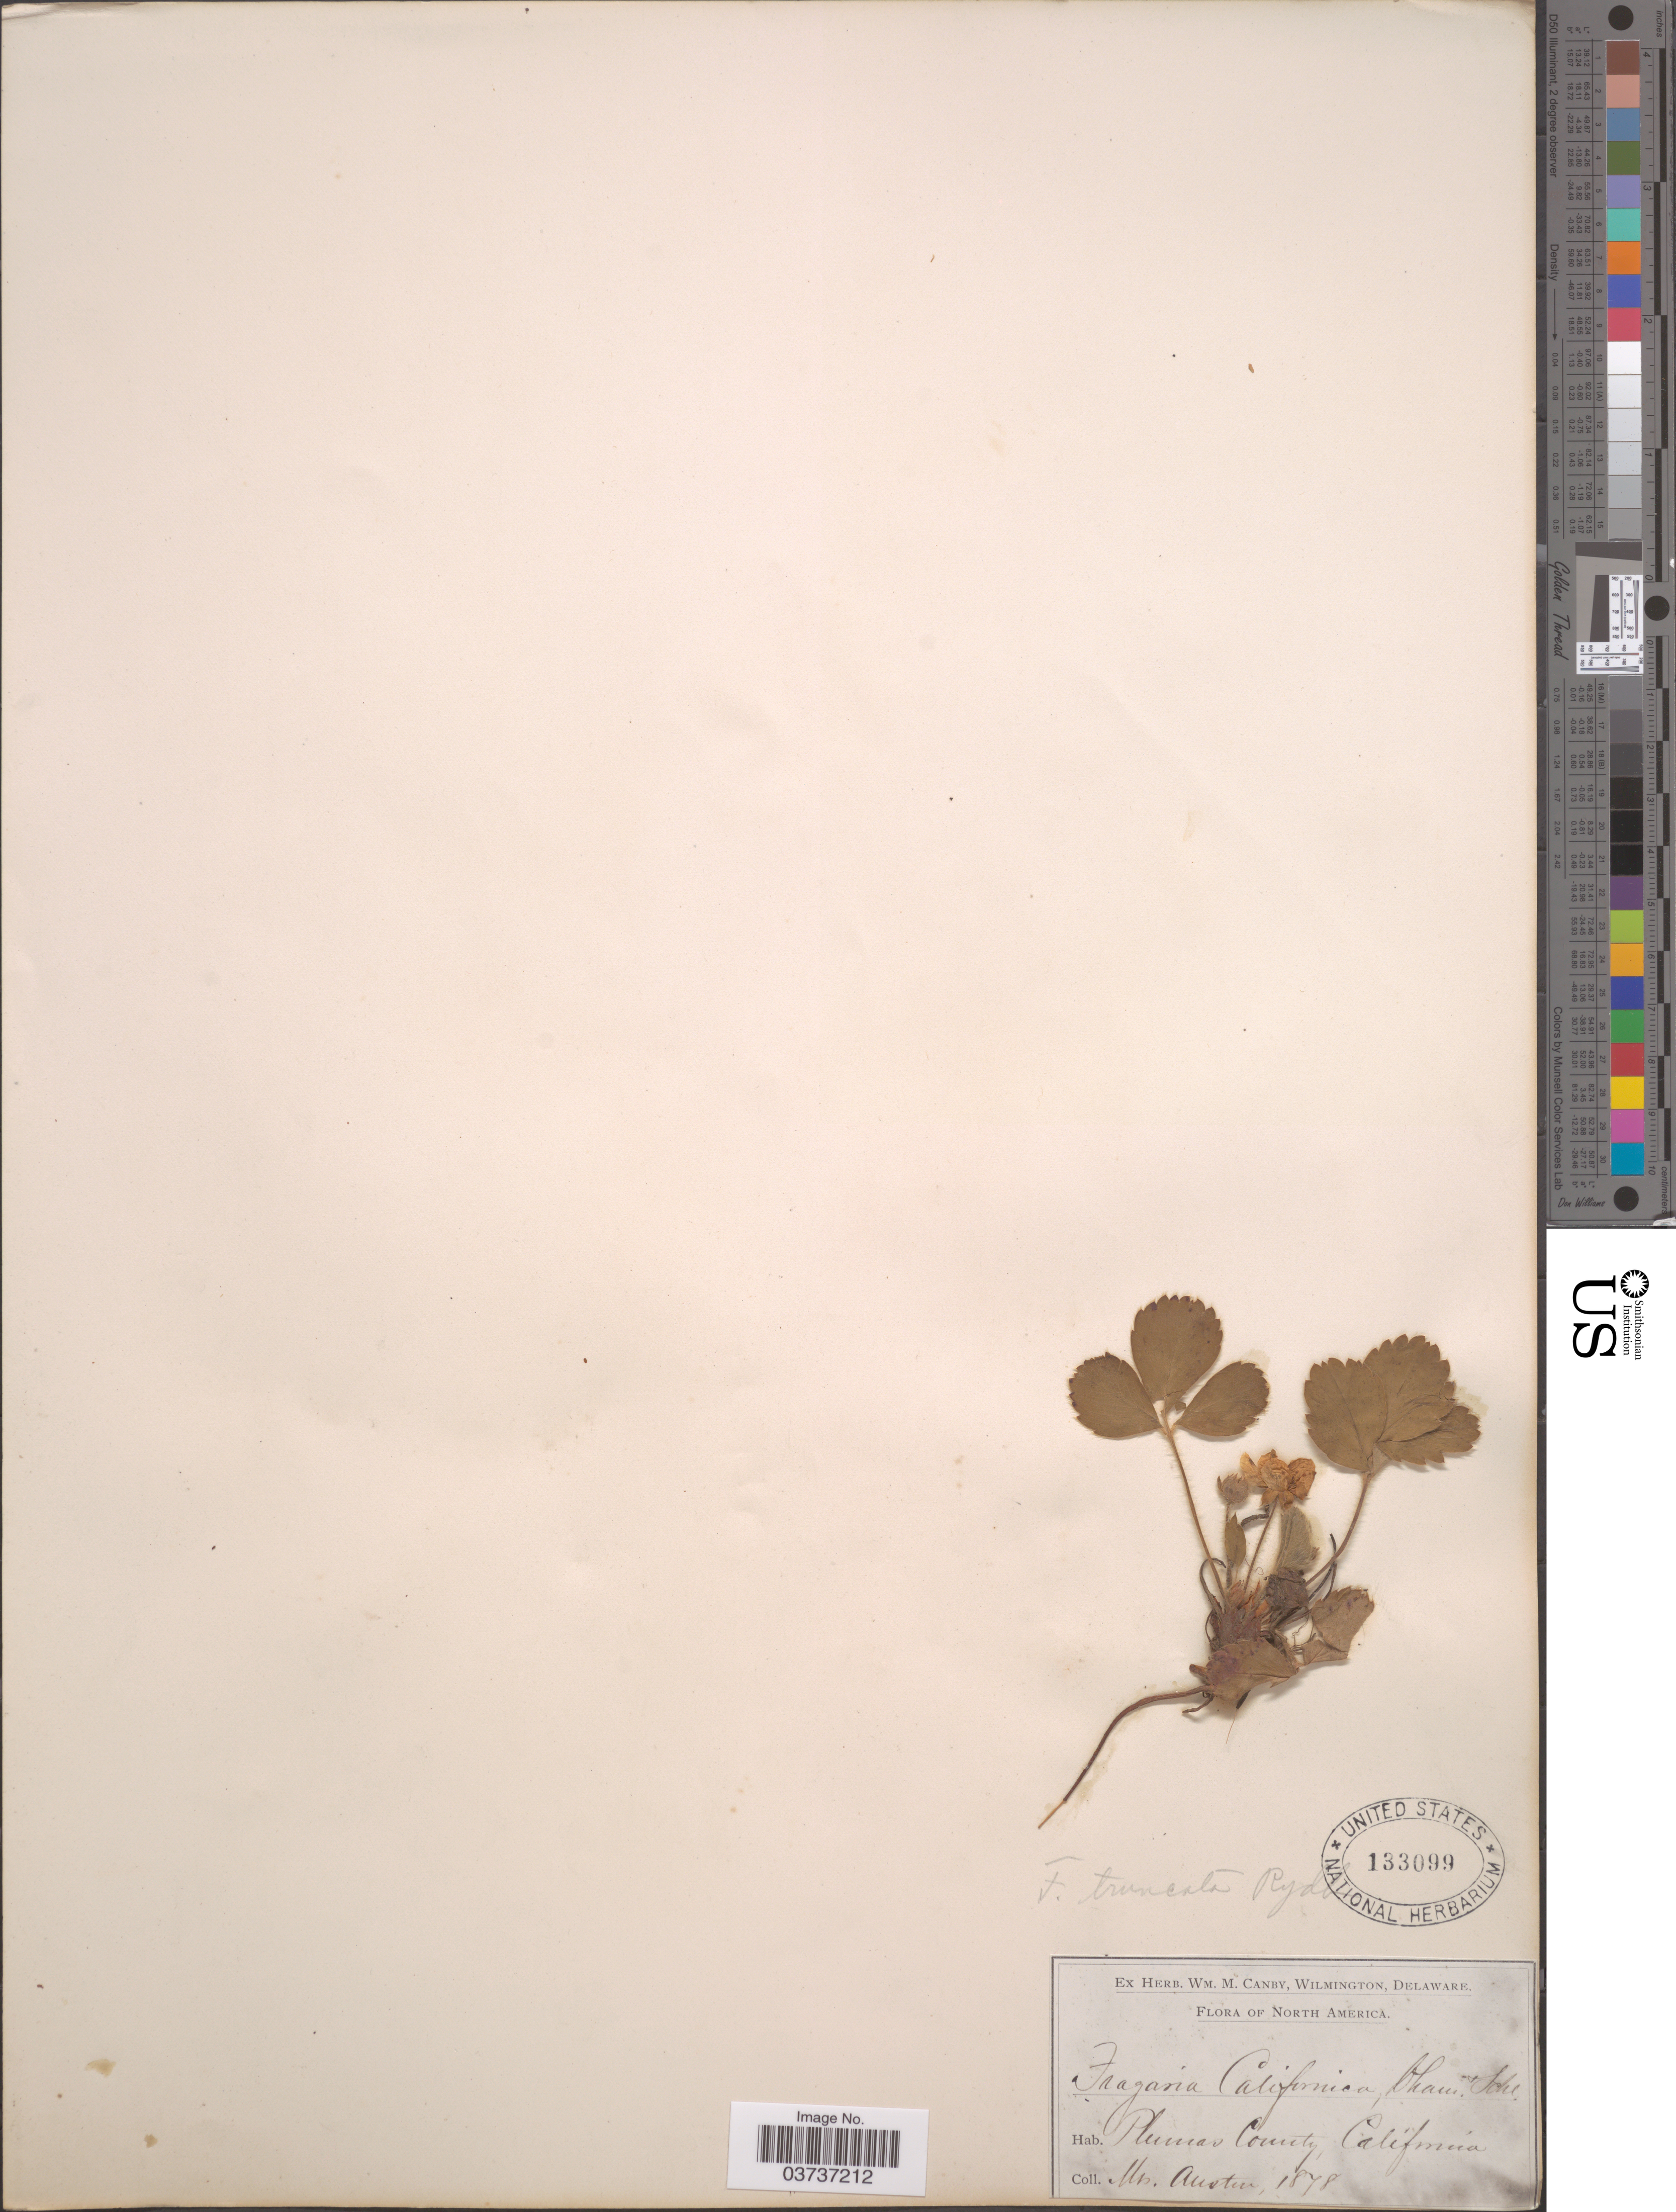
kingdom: Plantae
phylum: Tracheophyta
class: Magnoliopsida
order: Rosales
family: Rosaceae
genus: Fragaria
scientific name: Fragaria truncata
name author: Rydb.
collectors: Austin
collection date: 1878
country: United States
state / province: California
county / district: Plumas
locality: Plumas County.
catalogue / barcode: US 133099